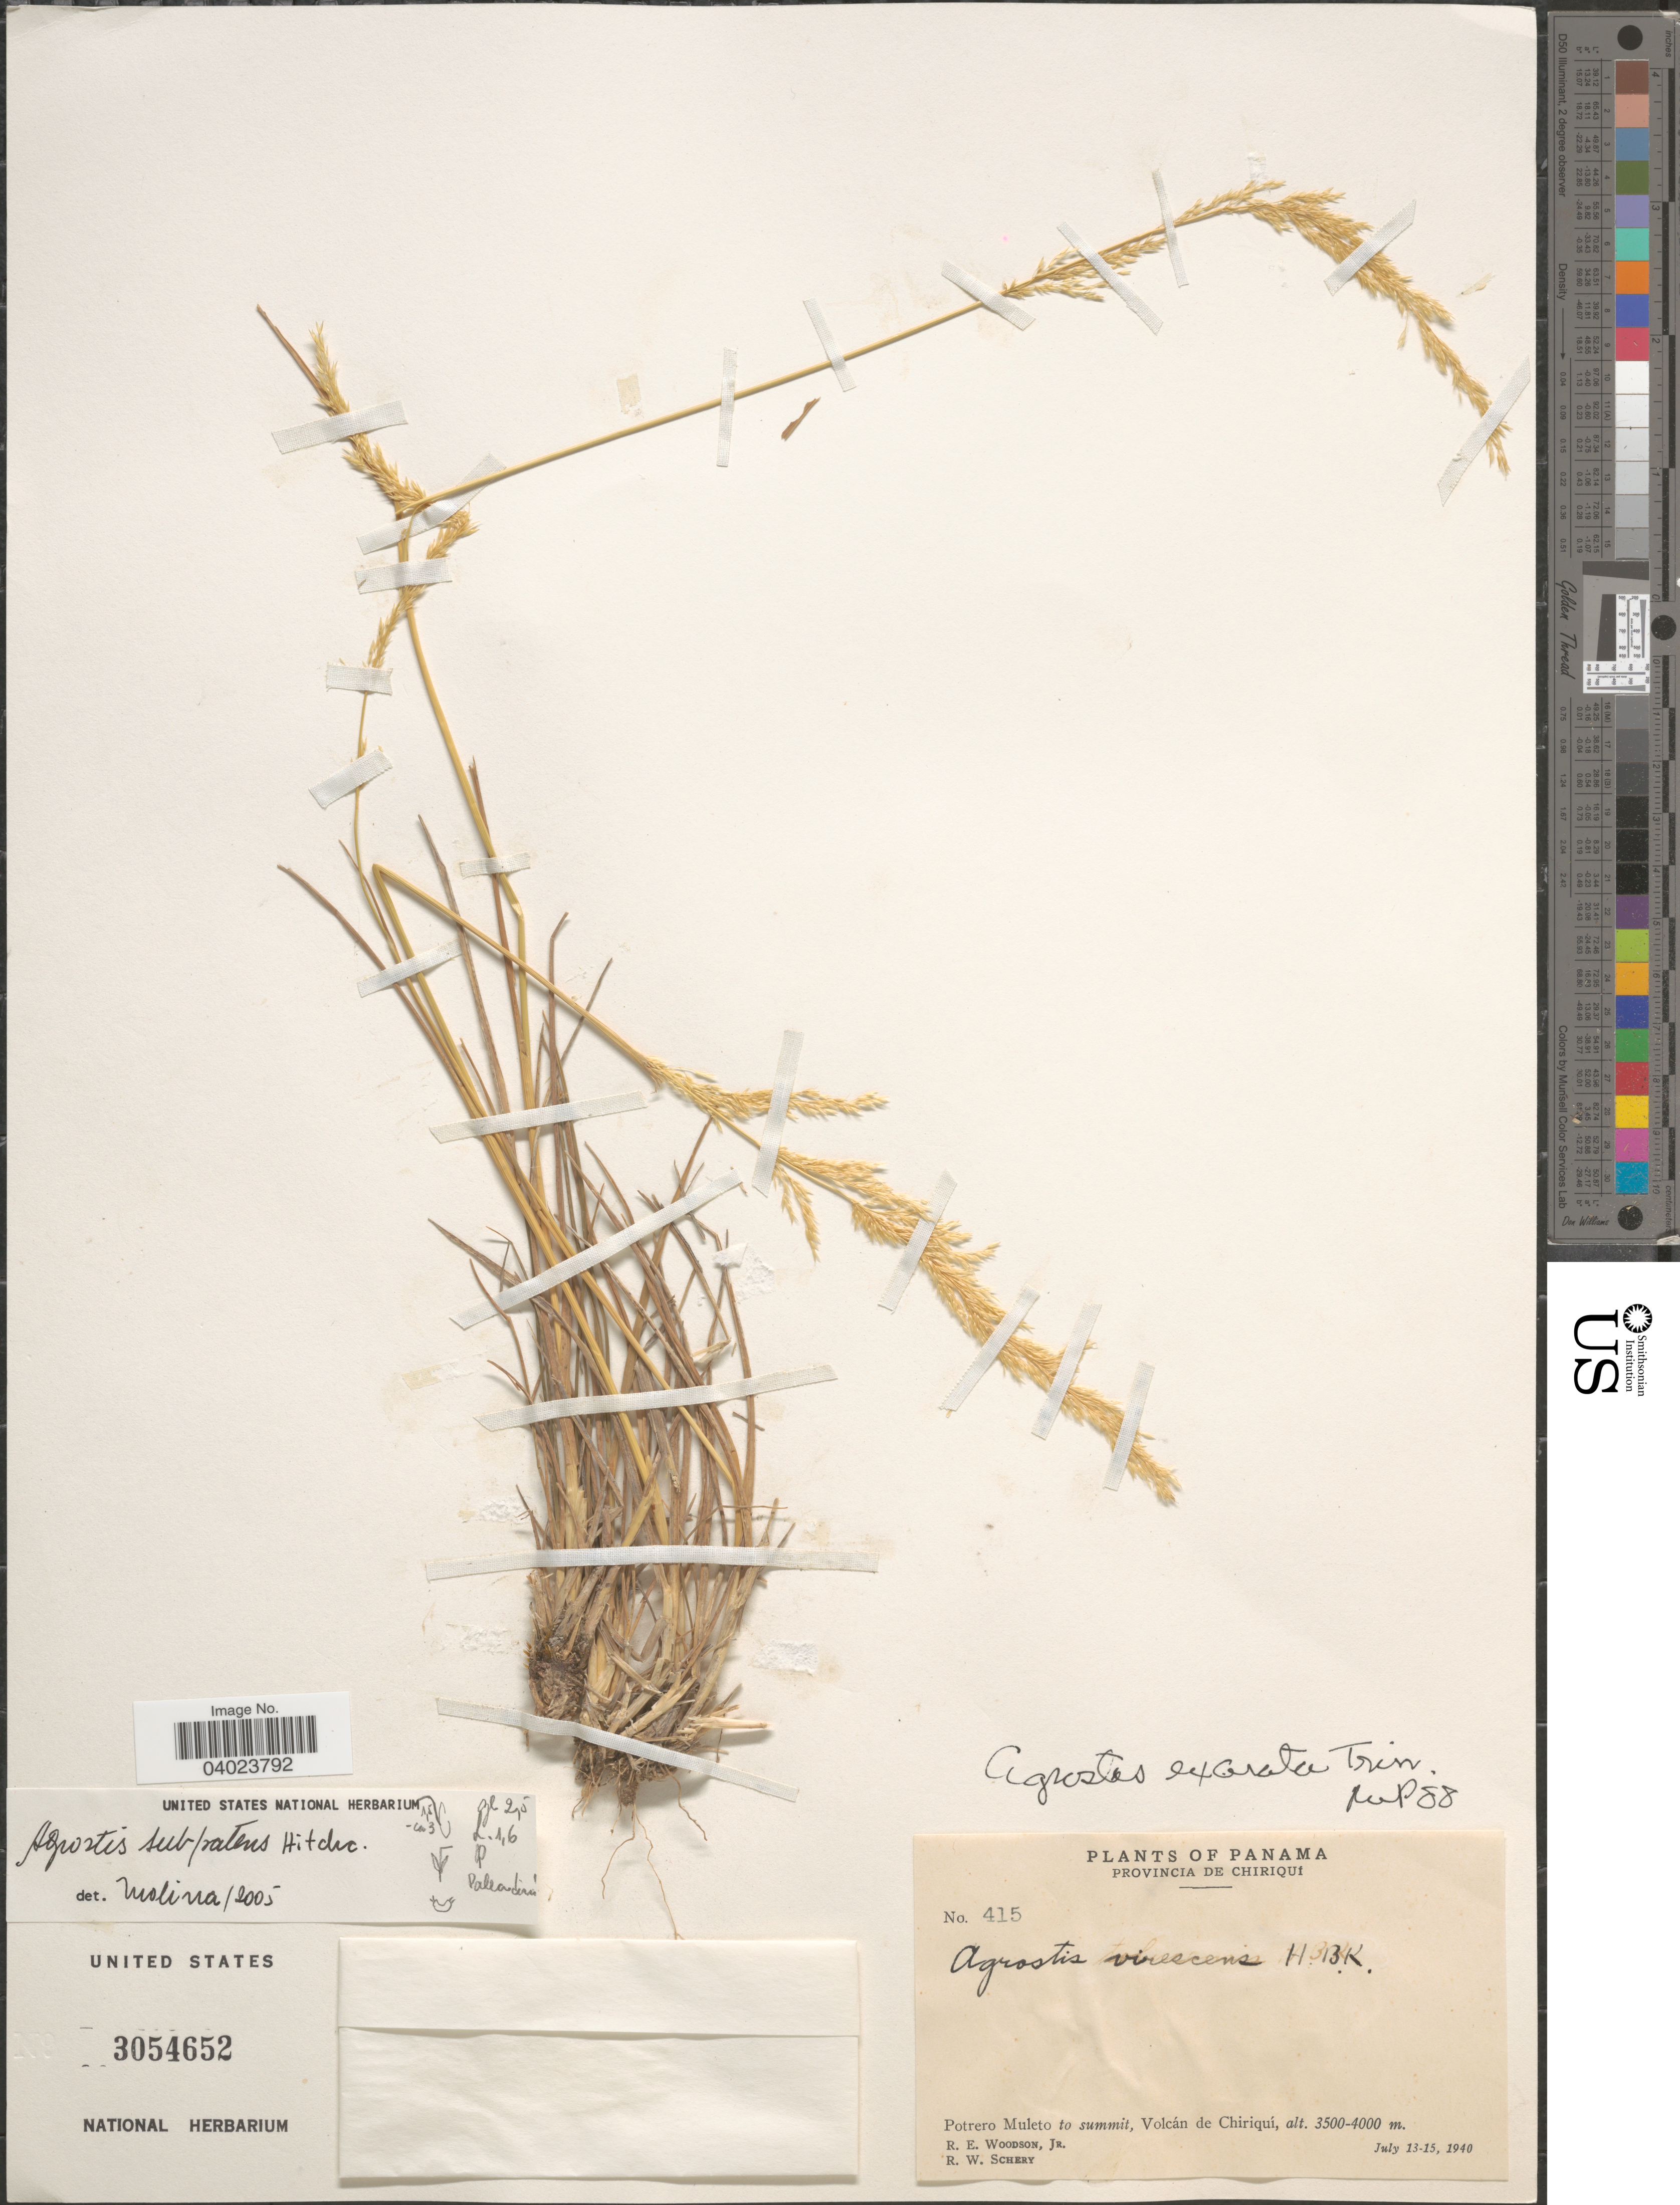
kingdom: Plantae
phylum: Tracheophyta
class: Liliopsida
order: Poales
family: Poaceae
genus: Agrostis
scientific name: Agrostis subpatens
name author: Hitchc.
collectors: R. E. Woodson & R. W. Schery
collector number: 415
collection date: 1940-07-13/1940-07-15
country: Panama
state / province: Chiriqui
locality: Potrero Muleto to summit, Volcán de Chiriquí.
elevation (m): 3500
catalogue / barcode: US 3054652